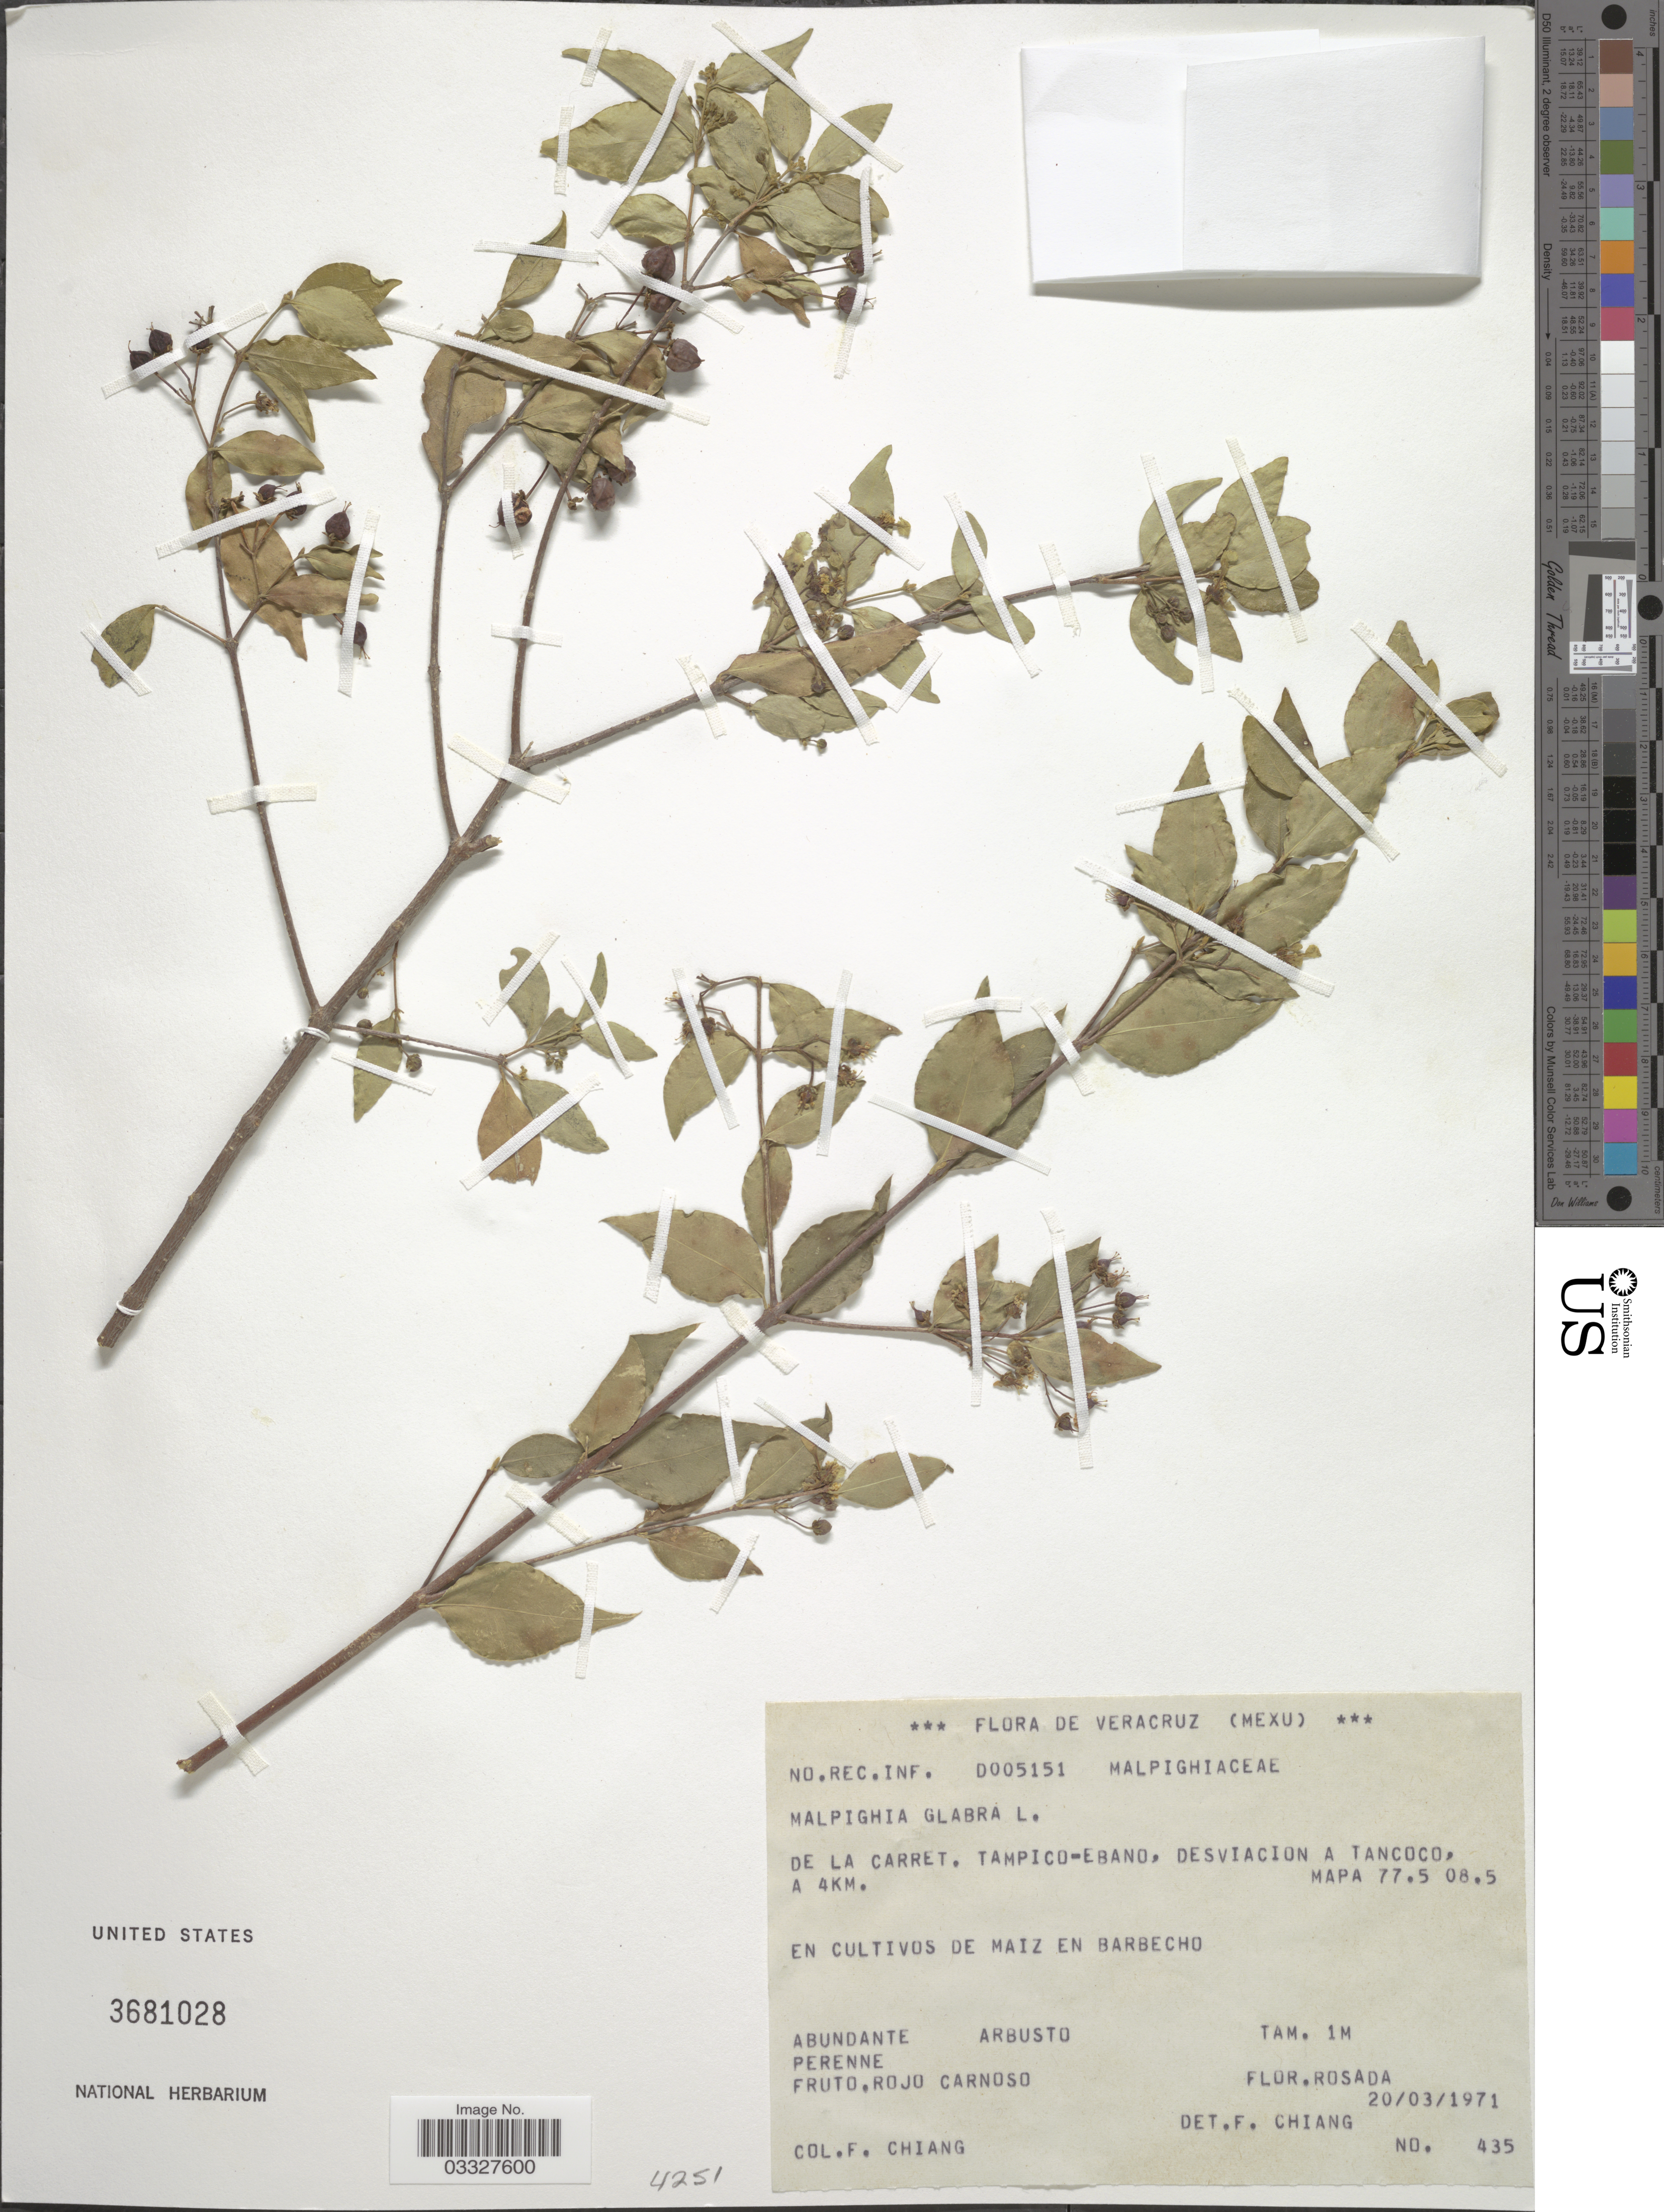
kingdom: Plantae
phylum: Tracheophyta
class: Magnoliopsida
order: Malpighiales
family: Malpighiaceae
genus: Malpighia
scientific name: Malpighia glabra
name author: L.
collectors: F. Chiang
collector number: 435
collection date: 1971-03-20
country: Mexico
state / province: Veracruz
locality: Veracruz. De la Carret. Tampico-Ebano, Desviacion a Tancoco, a 4 km. Mapa 77.5 08.5.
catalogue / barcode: US 3681028